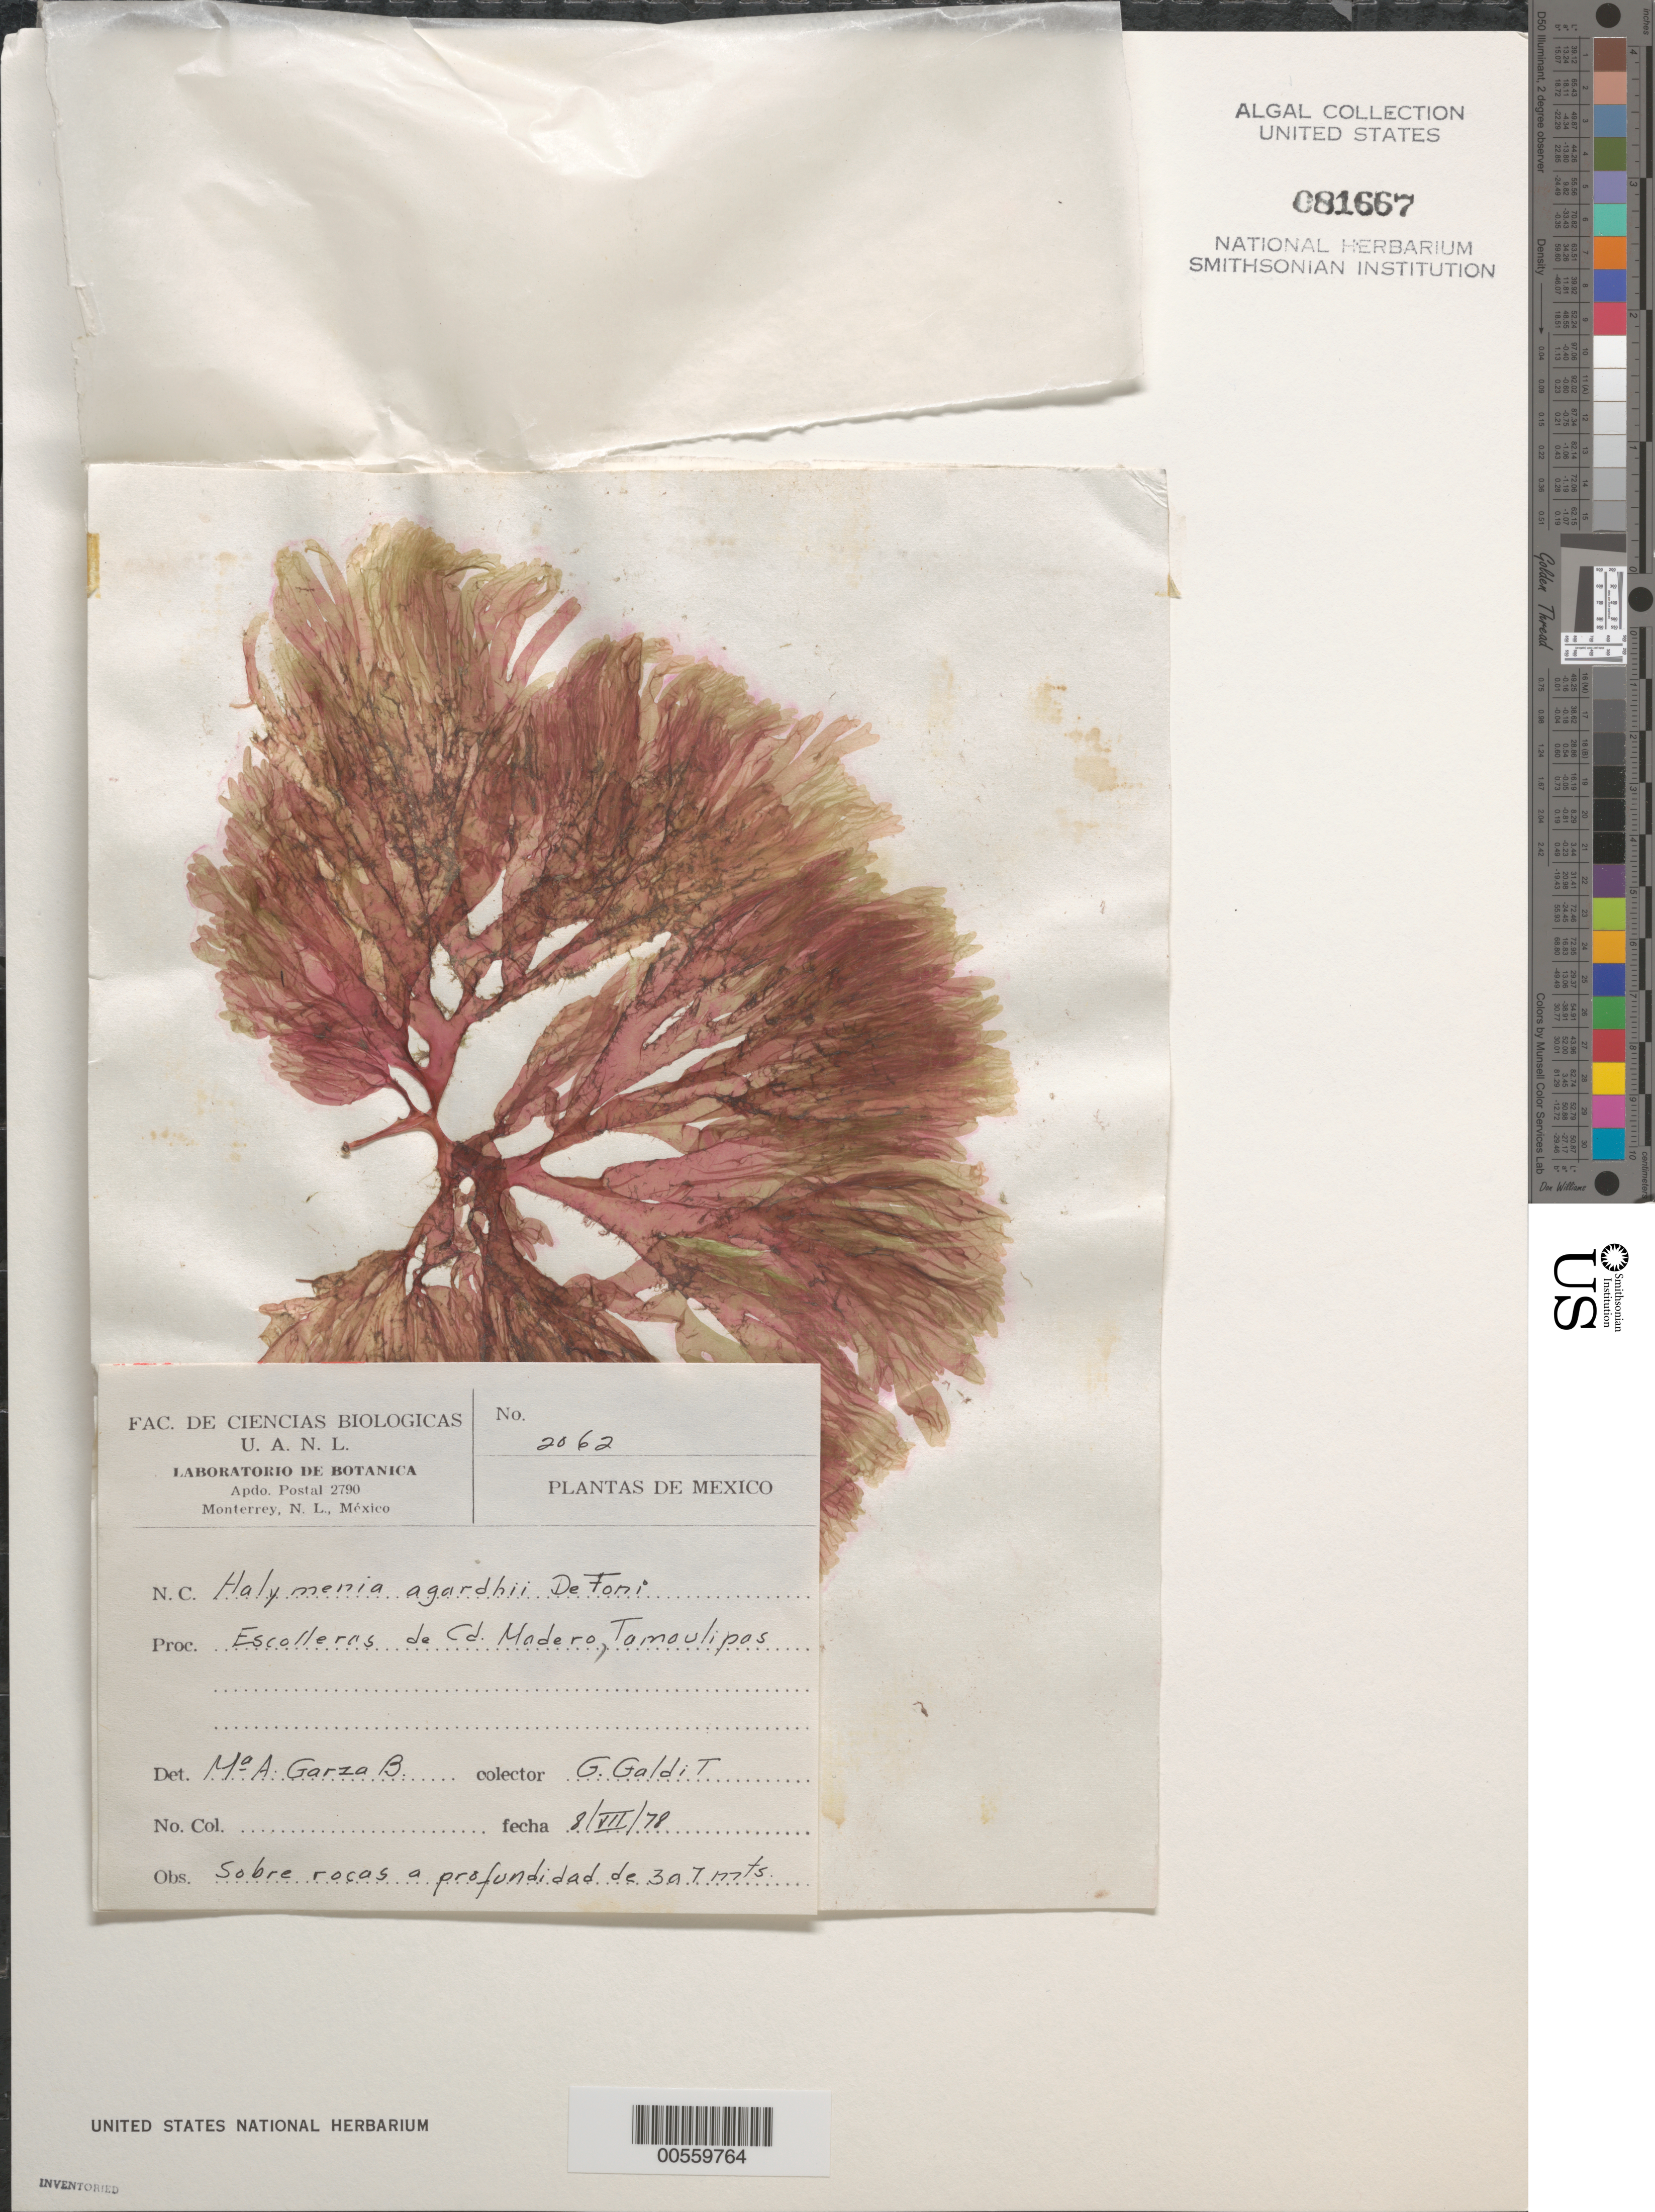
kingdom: Plantae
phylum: Rhodophyta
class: Florideophyceae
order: Sebdeniales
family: Sebdeniaceae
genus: Sebdenia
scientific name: Sebdenia flabellata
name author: (J. Agardh) P.G. Parkinson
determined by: Algae name updating Project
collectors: G. Galdi T.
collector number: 2062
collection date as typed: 08 Jul 1978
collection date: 1978-07-08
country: Mexico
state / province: Tamaulipas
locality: Ciudad Madero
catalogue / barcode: US 81667